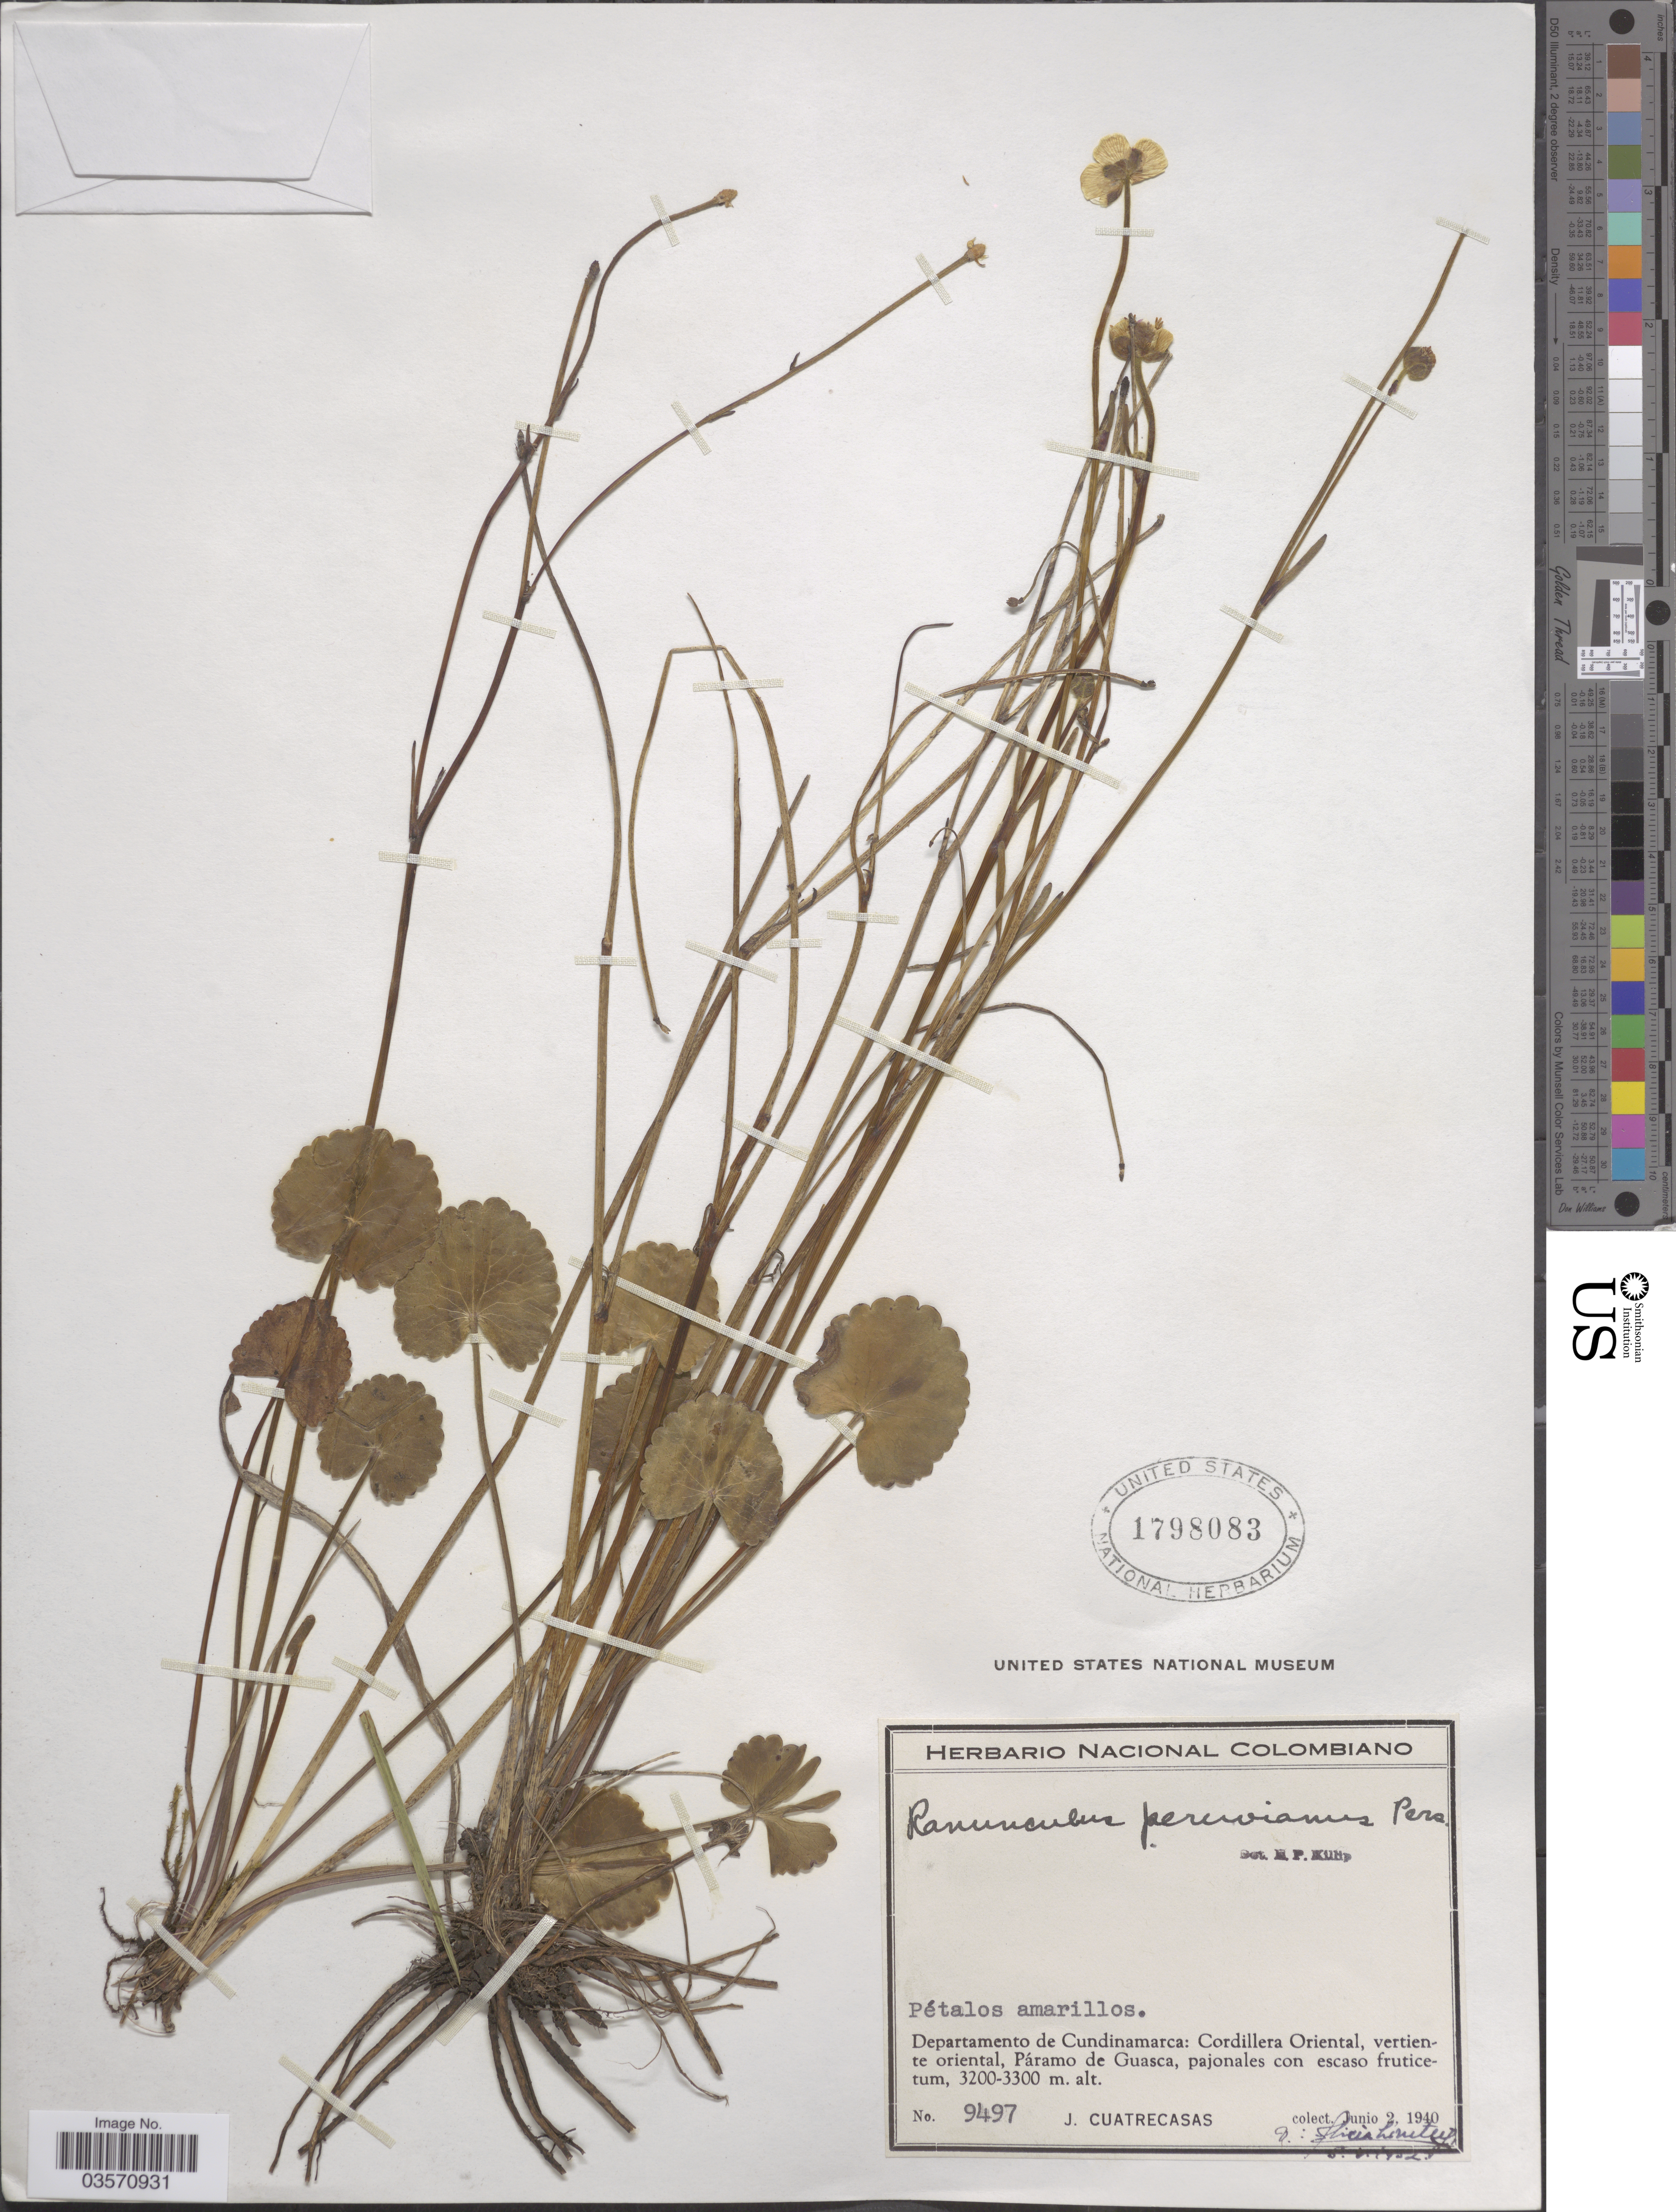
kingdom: Plantae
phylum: Tracheophyta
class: Magnoliopsida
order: Ranunculales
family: Ranunculaceae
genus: Ranunculus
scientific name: Ranunculus peruvianus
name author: Pers.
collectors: J. Cuatrecasas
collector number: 9497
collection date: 1940-06-02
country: Colombia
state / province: Cundinamarca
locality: Departamento de Cundinamarca: Cordillera Oriental, vertiente oriental, Páramo de Guasca.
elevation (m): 3200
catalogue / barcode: US 1798083